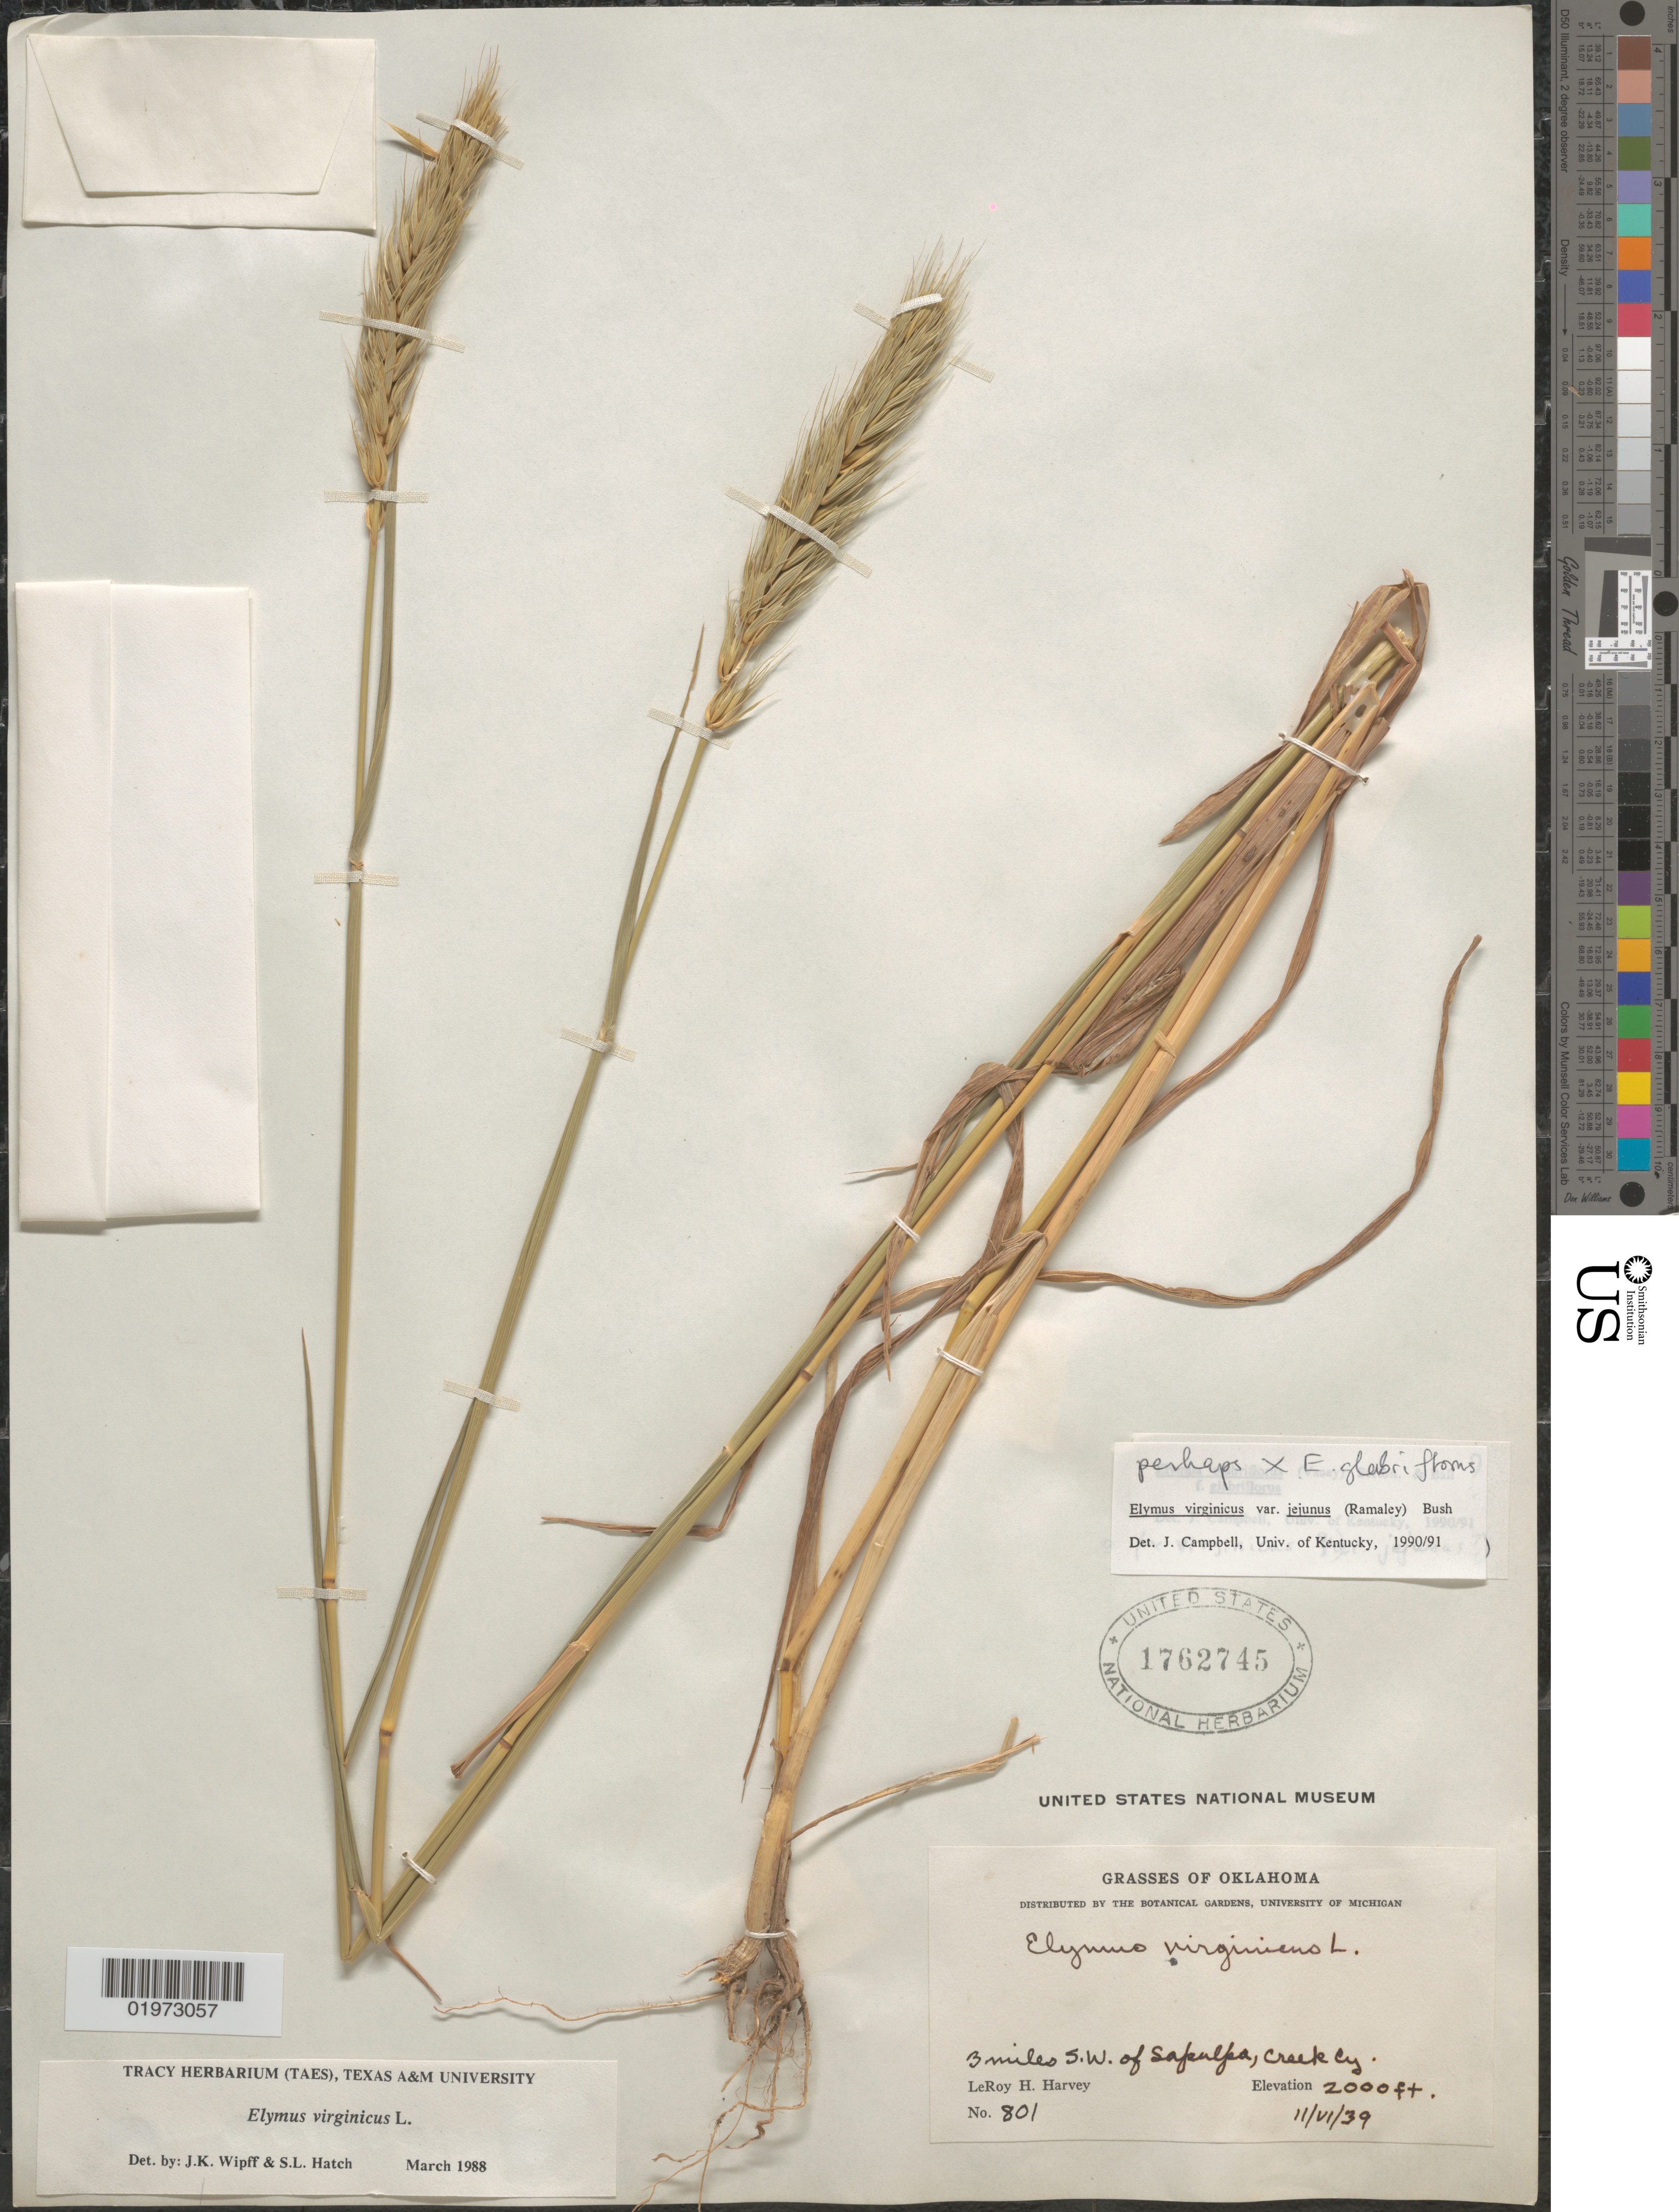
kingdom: Plantae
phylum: Tracheophyta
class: Liliopsida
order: Poales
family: Poaceae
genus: Elymus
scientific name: Elymus virginicus var. virginicus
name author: L.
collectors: L. H. Harvey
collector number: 801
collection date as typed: Transcribed d/m/y: 11/6/39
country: United States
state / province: Oklahoma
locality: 3 miles S. W. of Sapulpa, Creek Cy.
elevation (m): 610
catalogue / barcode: US 1762745